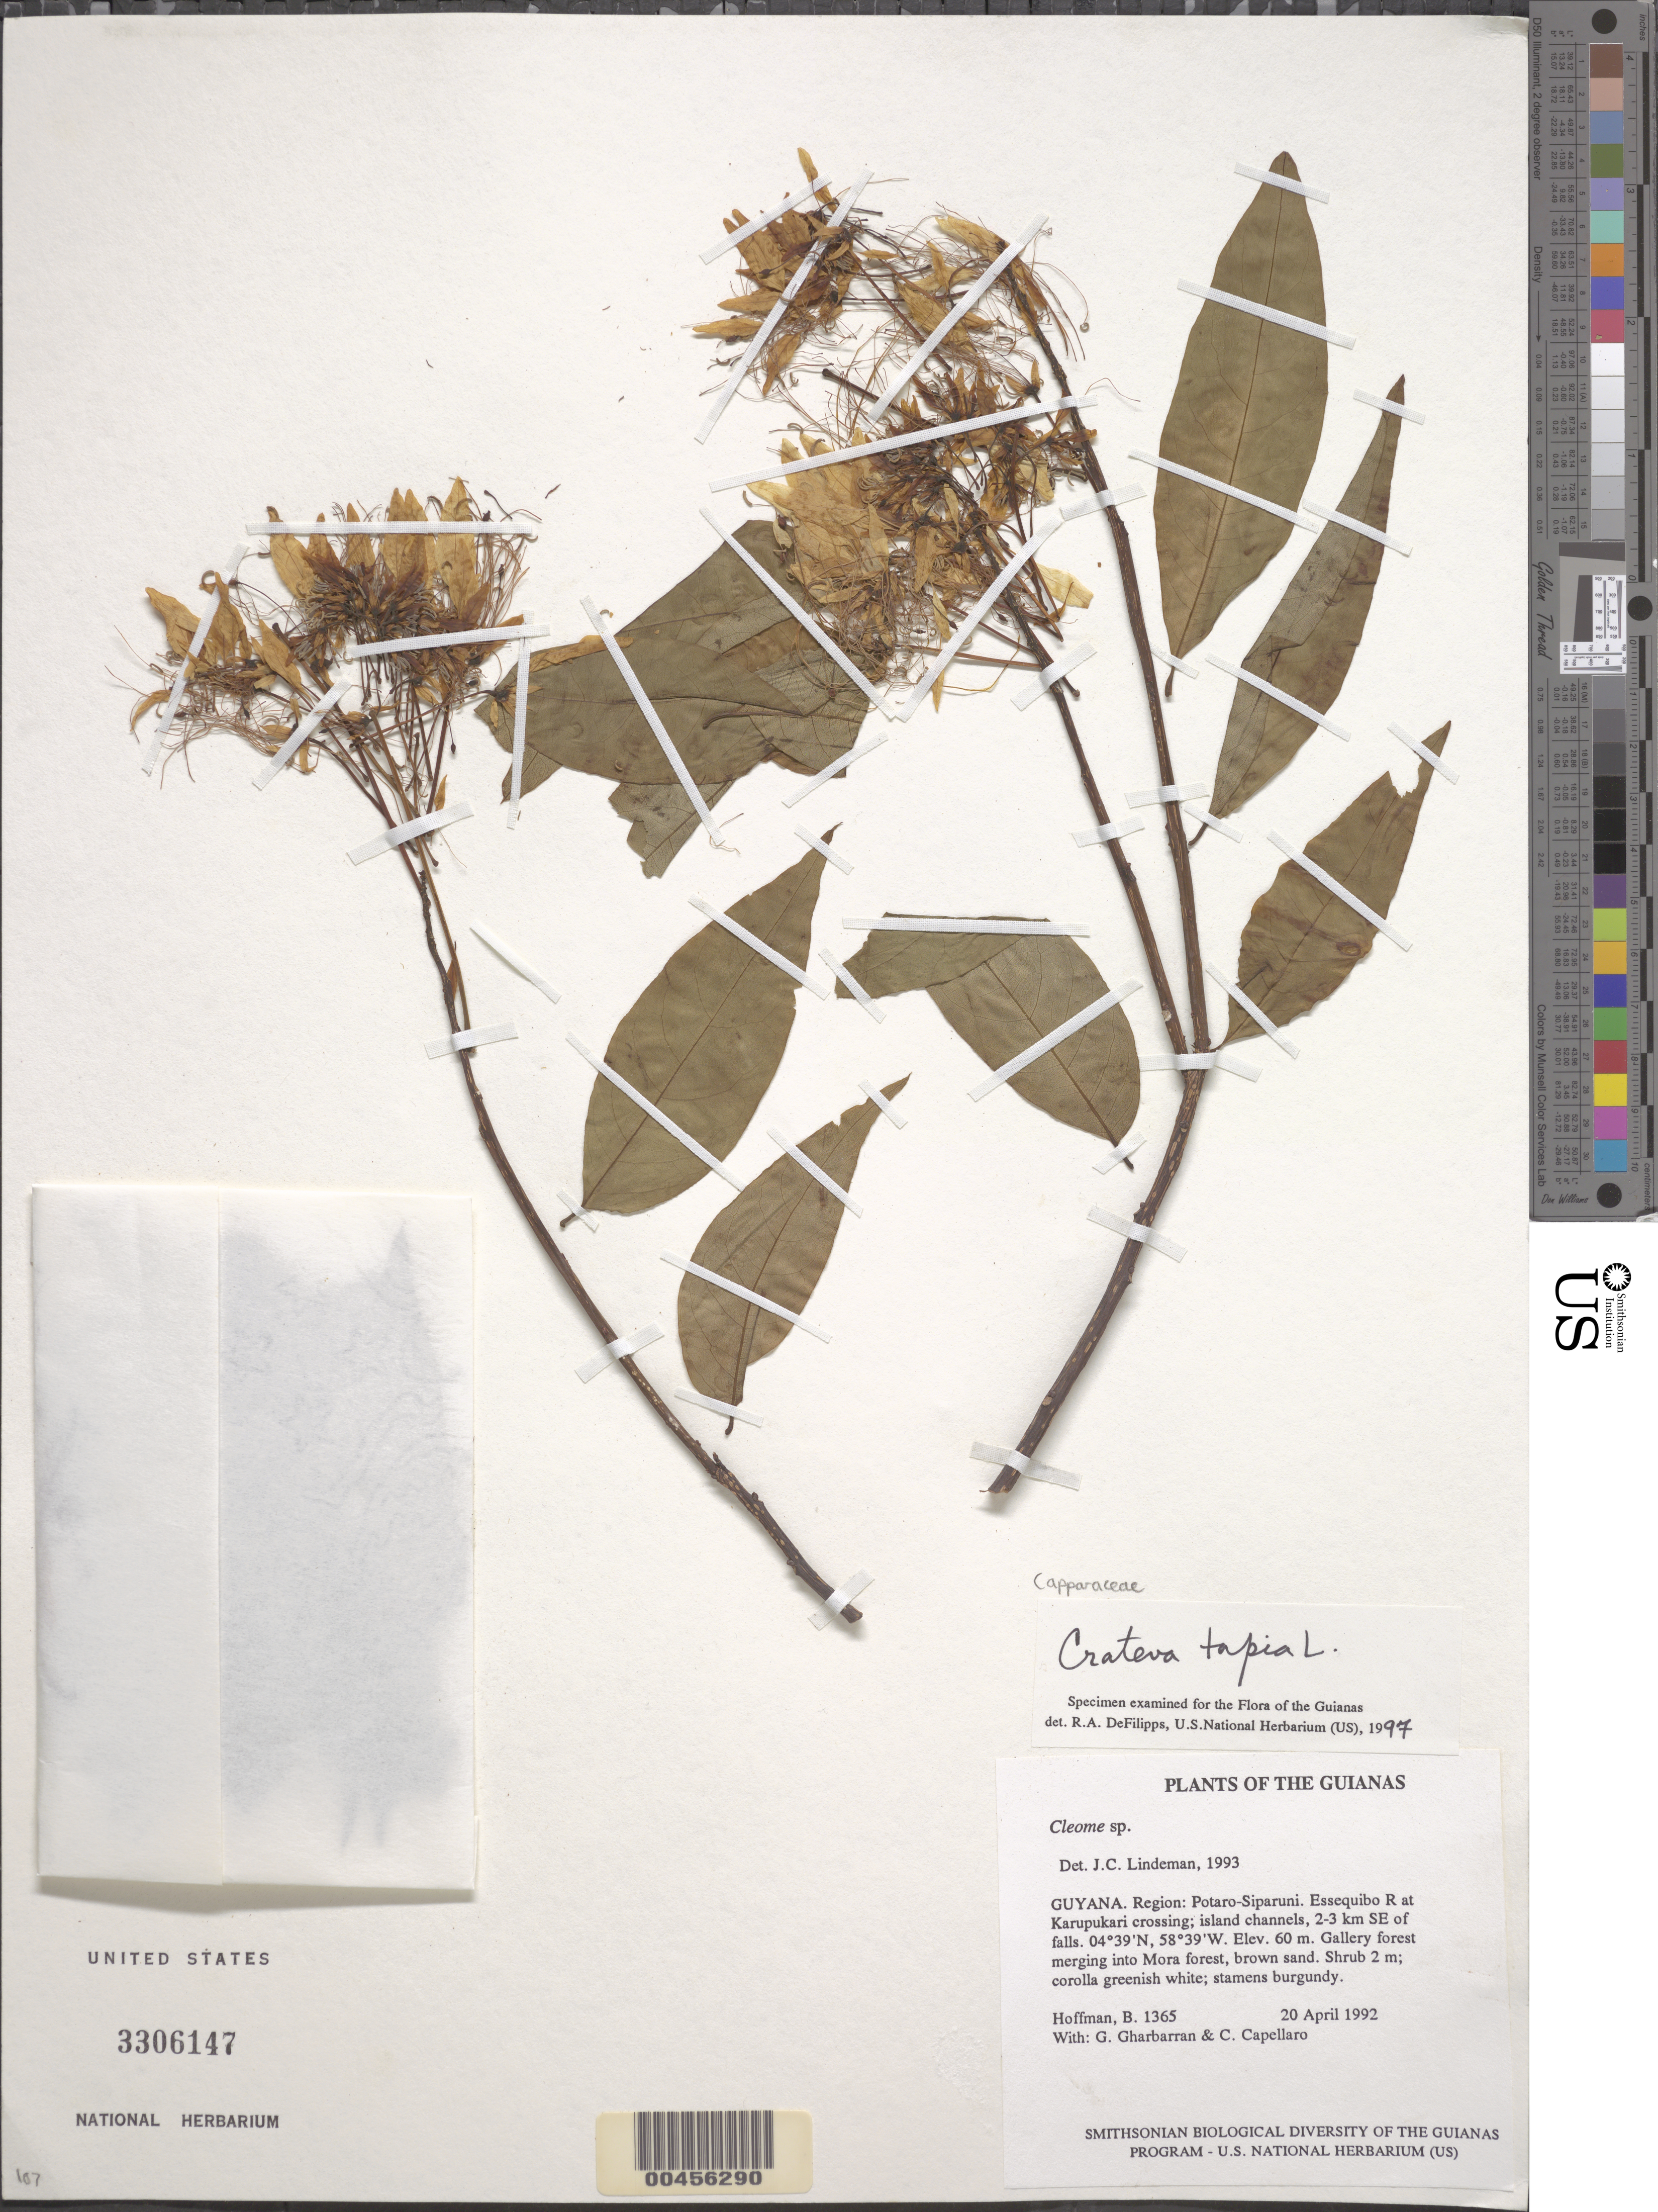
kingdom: Plantae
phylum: Tracheophyta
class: Magnoliopsida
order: Brassicales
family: Capparaceae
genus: Crateva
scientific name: Crateva tapia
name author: L.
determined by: DeFilipps, R. A.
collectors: B. Hoffman, G. Gharbarran & C. Capellaro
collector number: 1365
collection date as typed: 20 April 1992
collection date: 1992-04-20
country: Guyana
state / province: Potaro-Siparuni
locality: Essequibo River at Karupukari crossing; island channels, 2-3 km SE of falls. Iwokrama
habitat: Gallery forest merging into Mora forest, brown sand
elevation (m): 60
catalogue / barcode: US 3306147